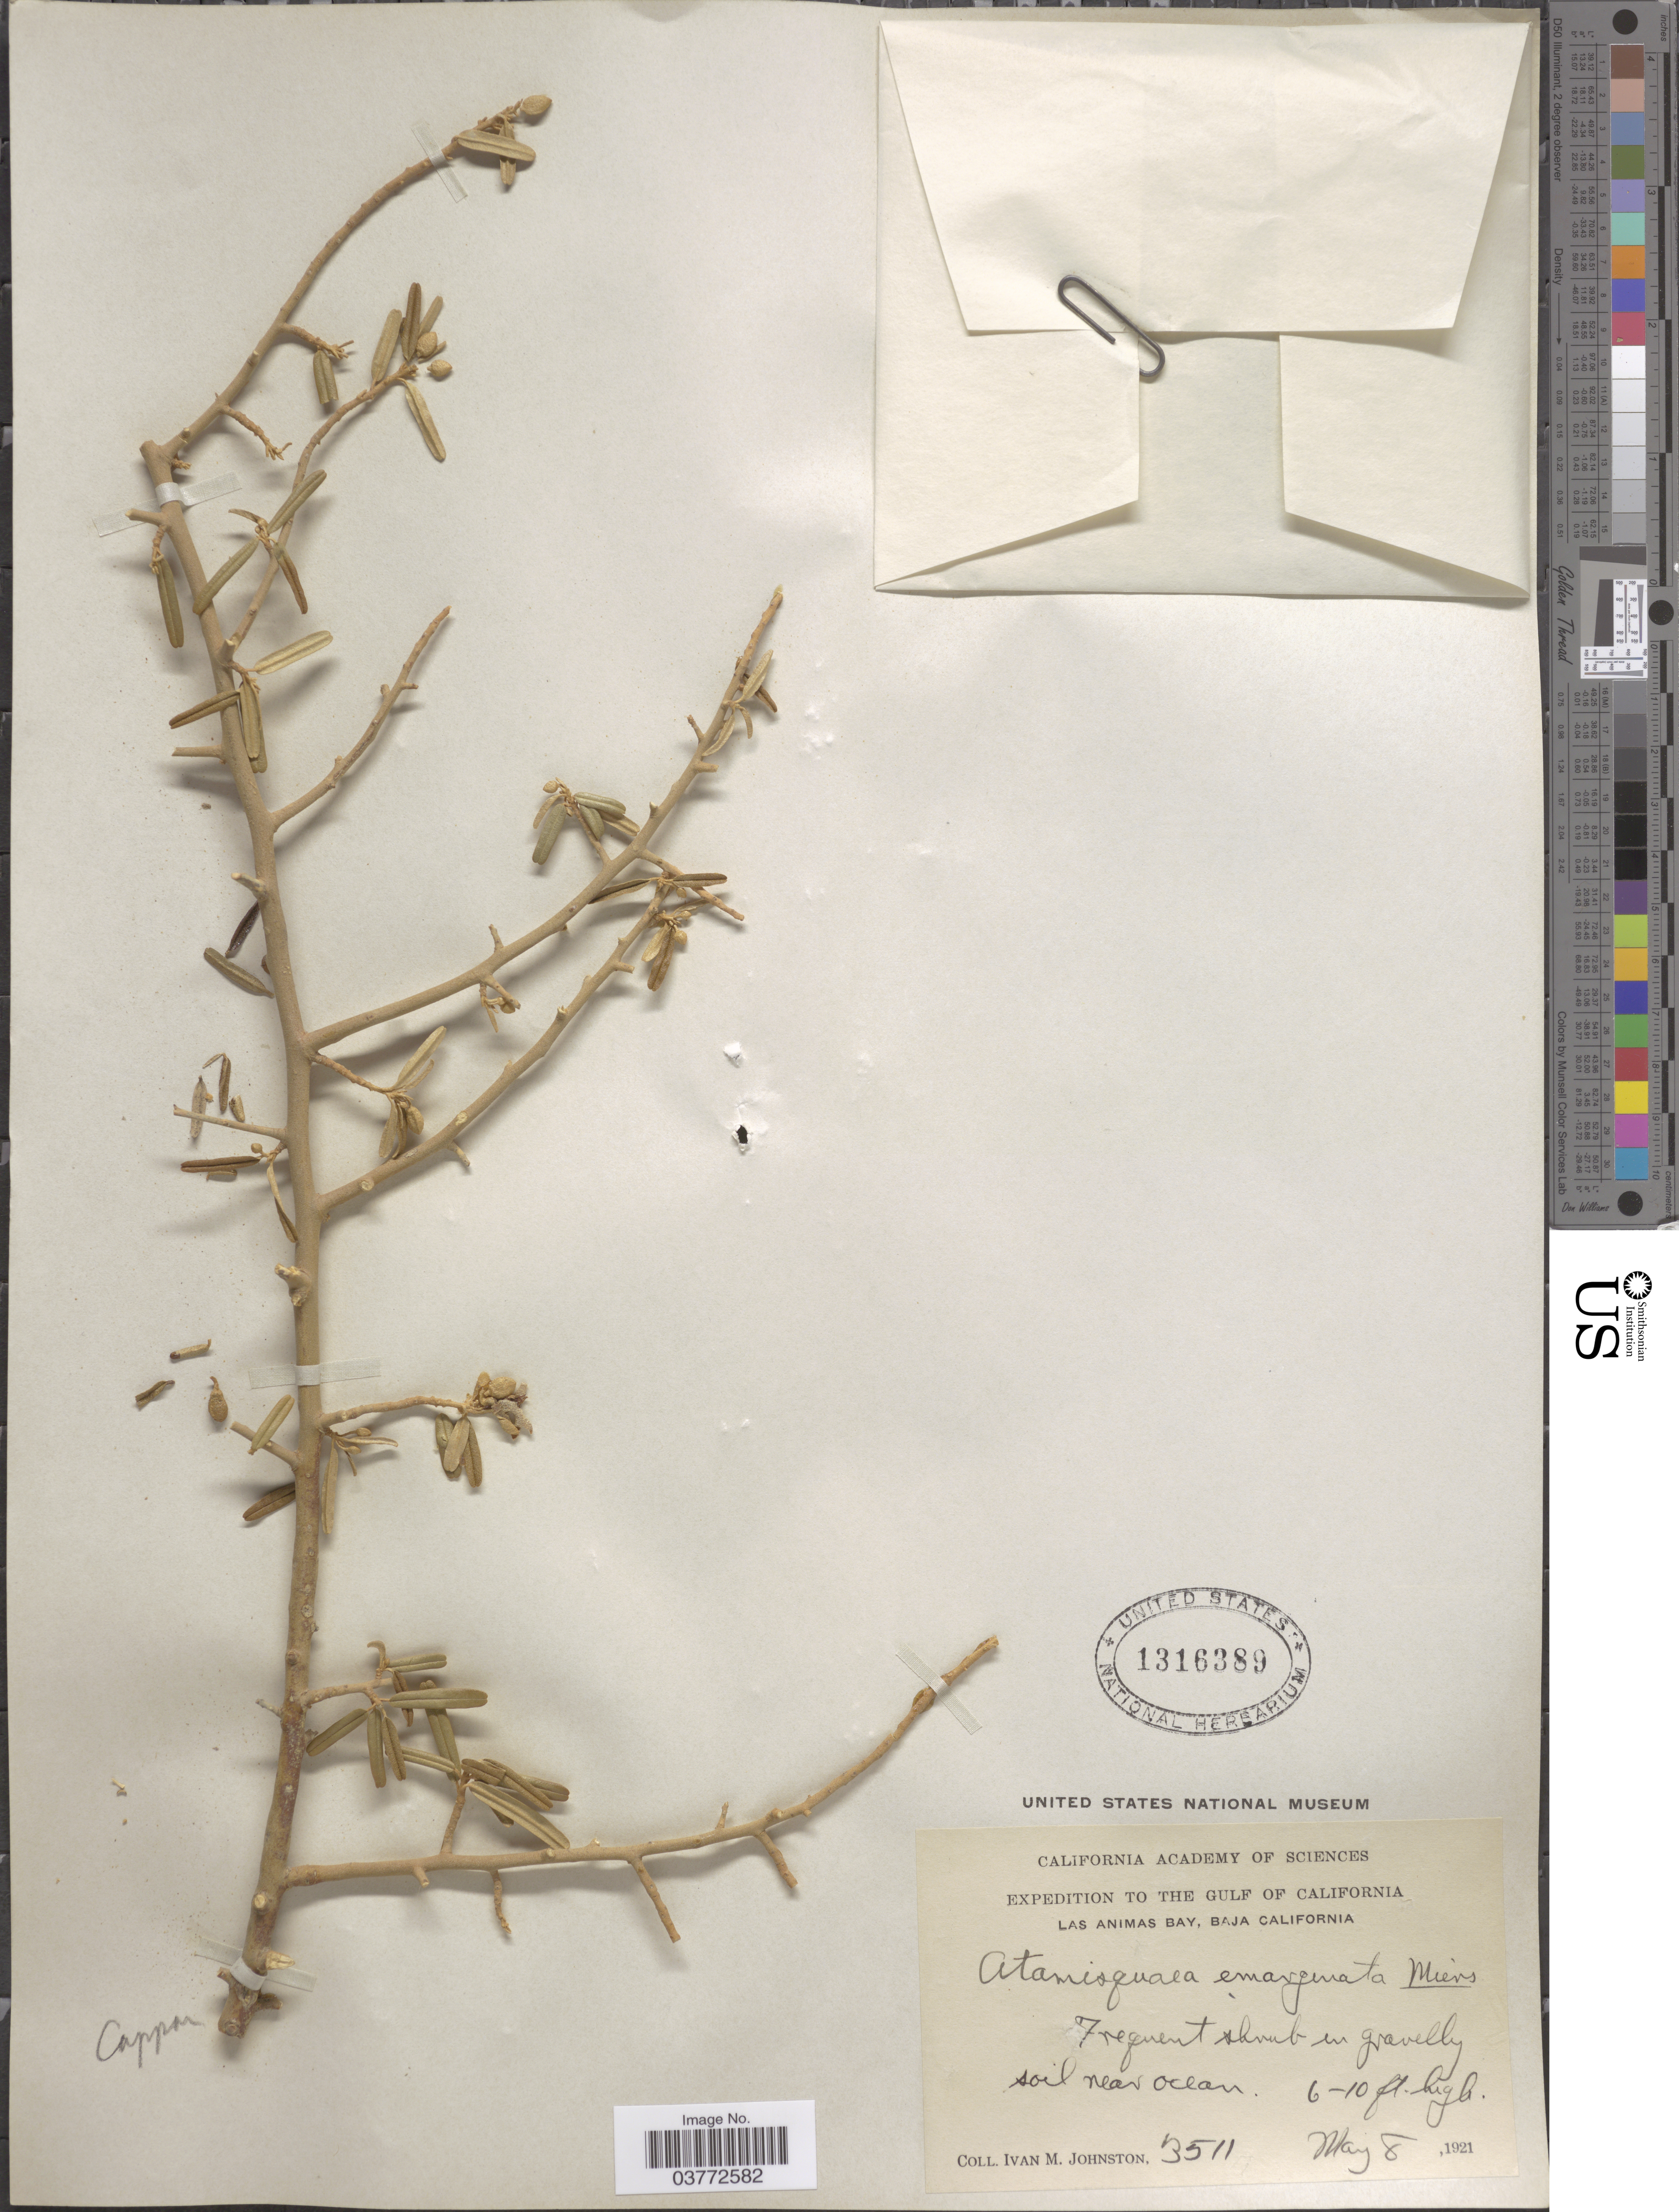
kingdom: Plantae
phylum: Tracheophyta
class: Magnoliopsida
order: Brassicales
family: Capparaceae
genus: Atamisquea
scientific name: Atamisquea emarginata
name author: Miers ex Hook. & Arn.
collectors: I.M. Johnston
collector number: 3511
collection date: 1921-05-08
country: Mexico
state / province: Baja California Norte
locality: The Gulf of California. Las Animas Bay, frequent shrub in gravelly soil near ocean.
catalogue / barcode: US 1316389